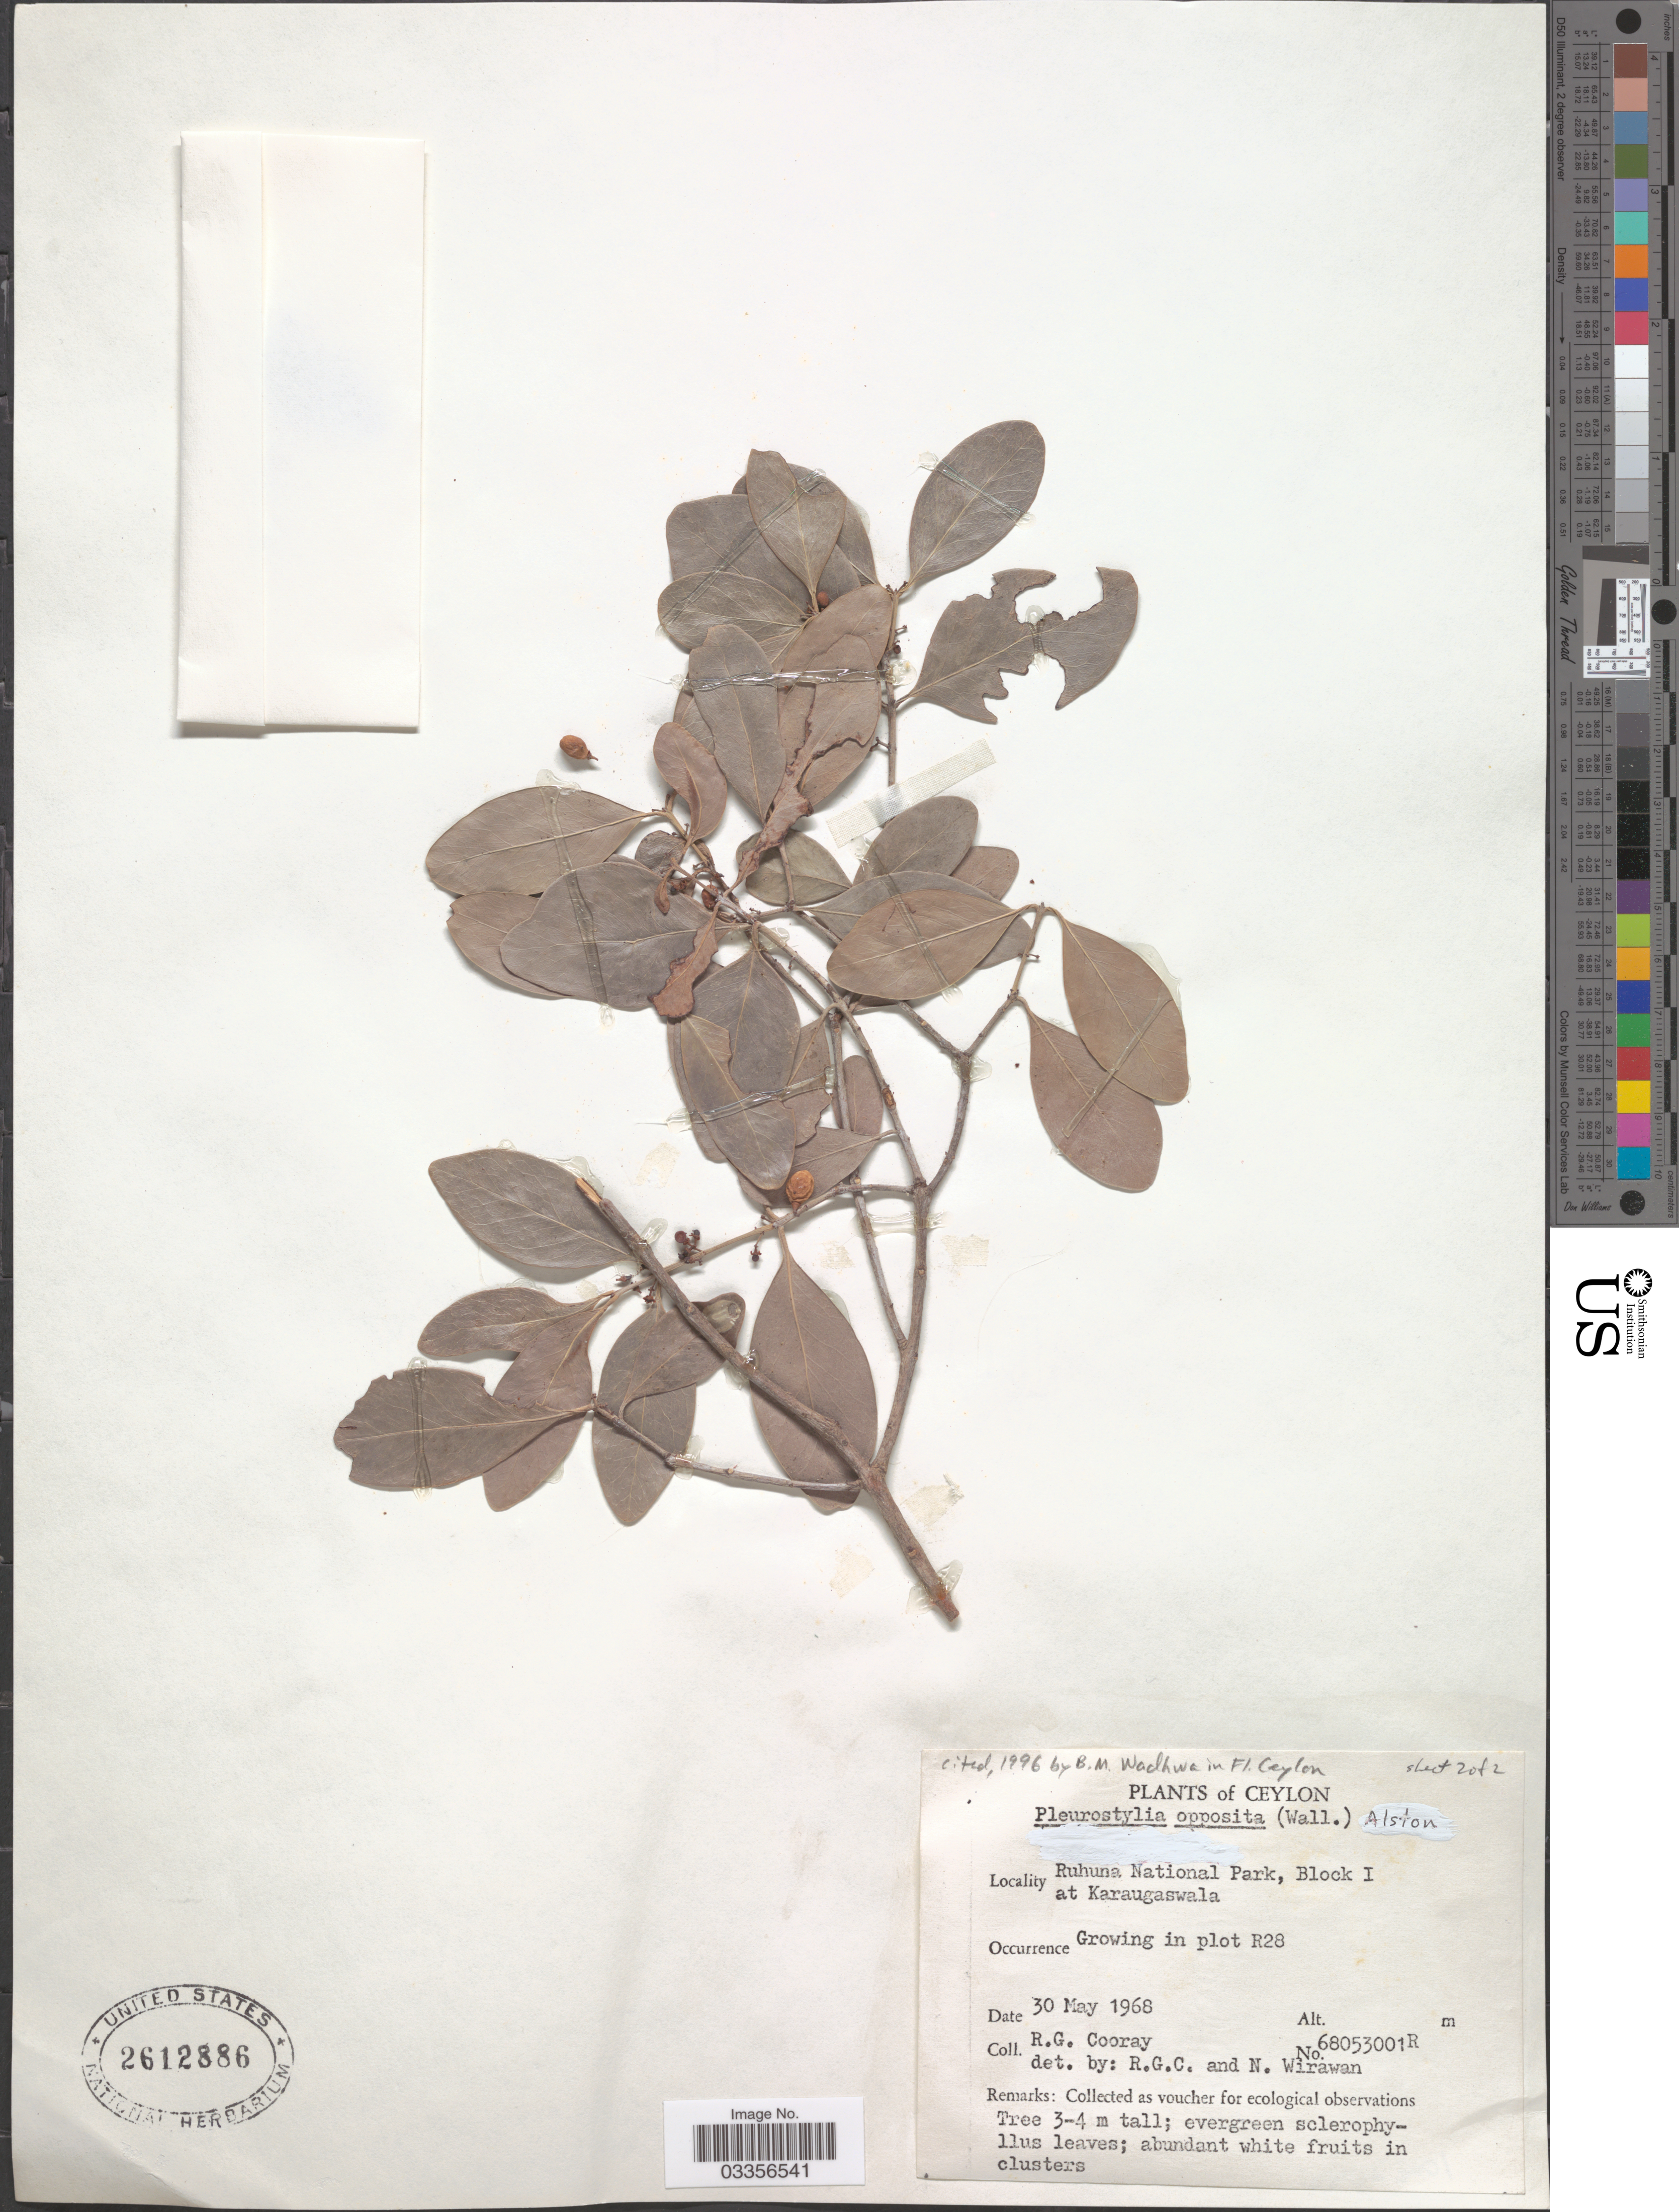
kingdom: Plantae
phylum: Tracheophyta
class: Magnoliopsida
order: Celastrales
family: Celastraceae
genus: Pleurostylia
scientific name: Pleurostylia opposita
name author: (Wall.) Alston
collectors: R. Cooray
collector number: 68053001R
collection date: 1968-05-30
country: Sri Lanka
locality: Ceylon, Ruhuna National Park, Block I at Karaugaswala., in plot R28.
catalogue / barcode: US 2612886